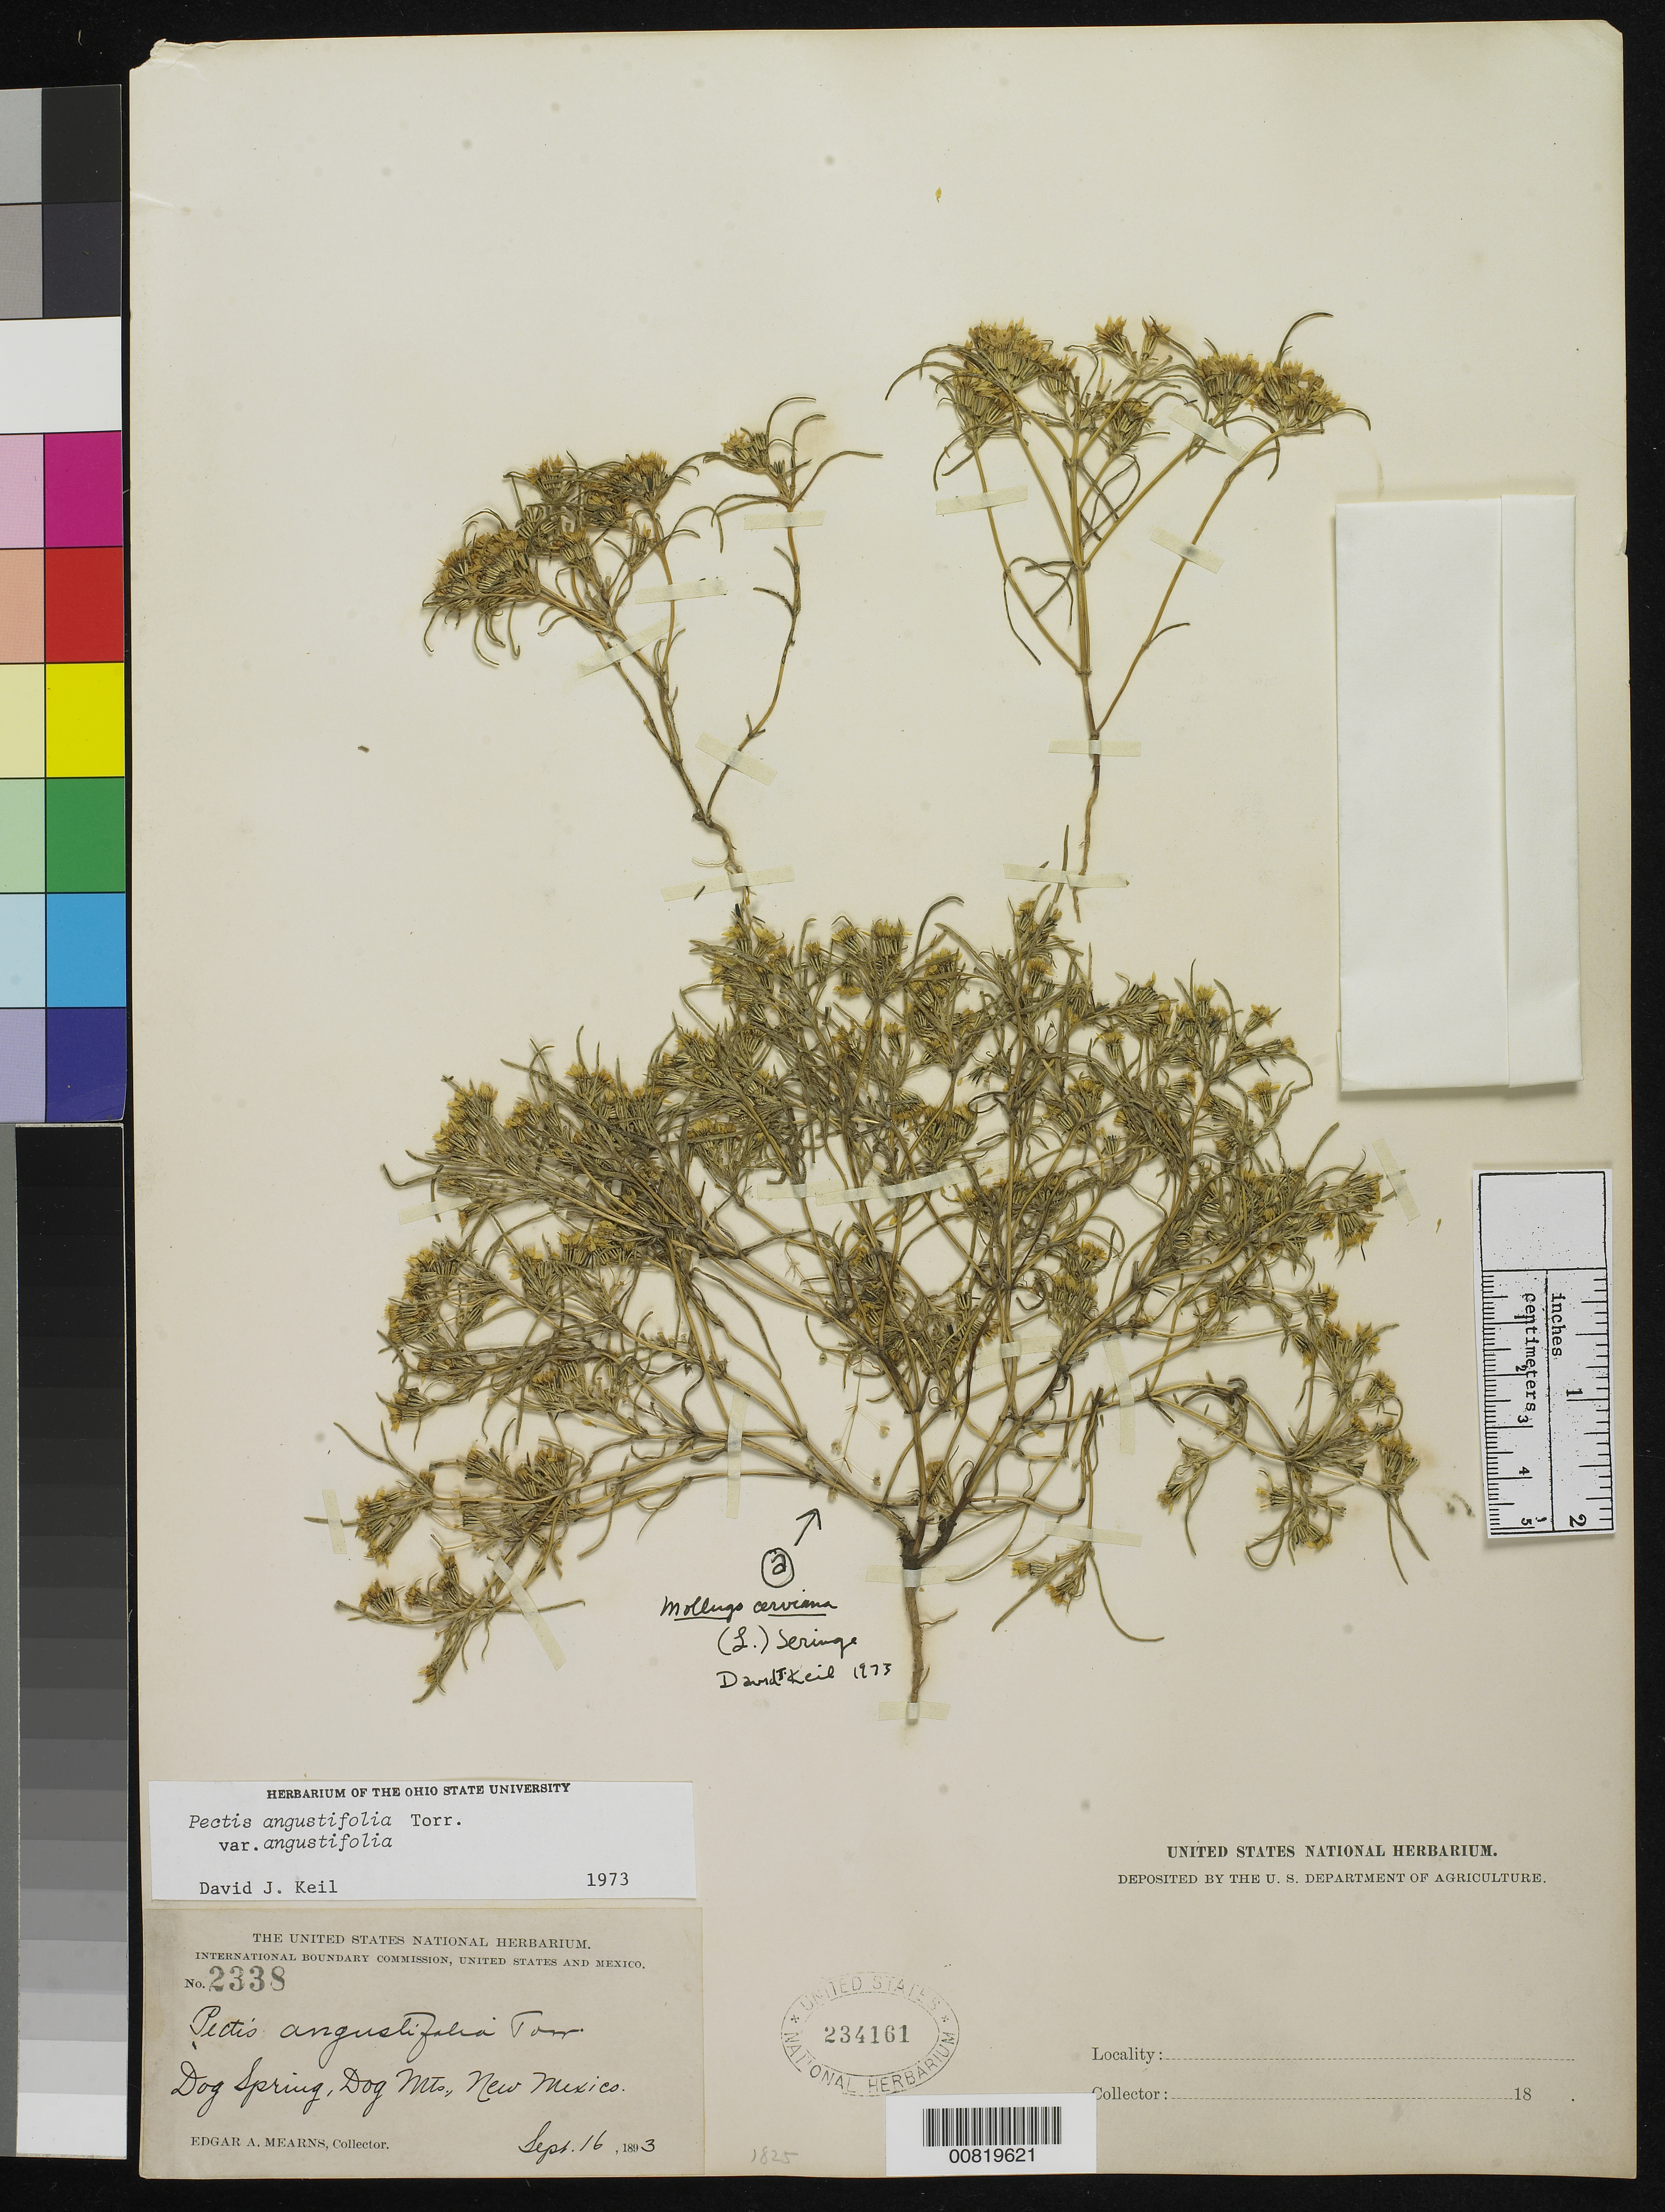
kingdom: Plantae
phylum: Tracheophyta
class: Magnoliopsida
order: Asterales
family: Asteraceae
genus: Pectis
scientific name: Pectis angustifolia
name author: Torr.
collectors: E. A. Mearns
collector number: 2338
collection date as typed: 16 Sep 1893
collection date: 1893-09-16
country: United States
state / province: New Mexico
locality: Dog Spring, Dog Mts., New Mexico.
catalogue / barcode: US 234161